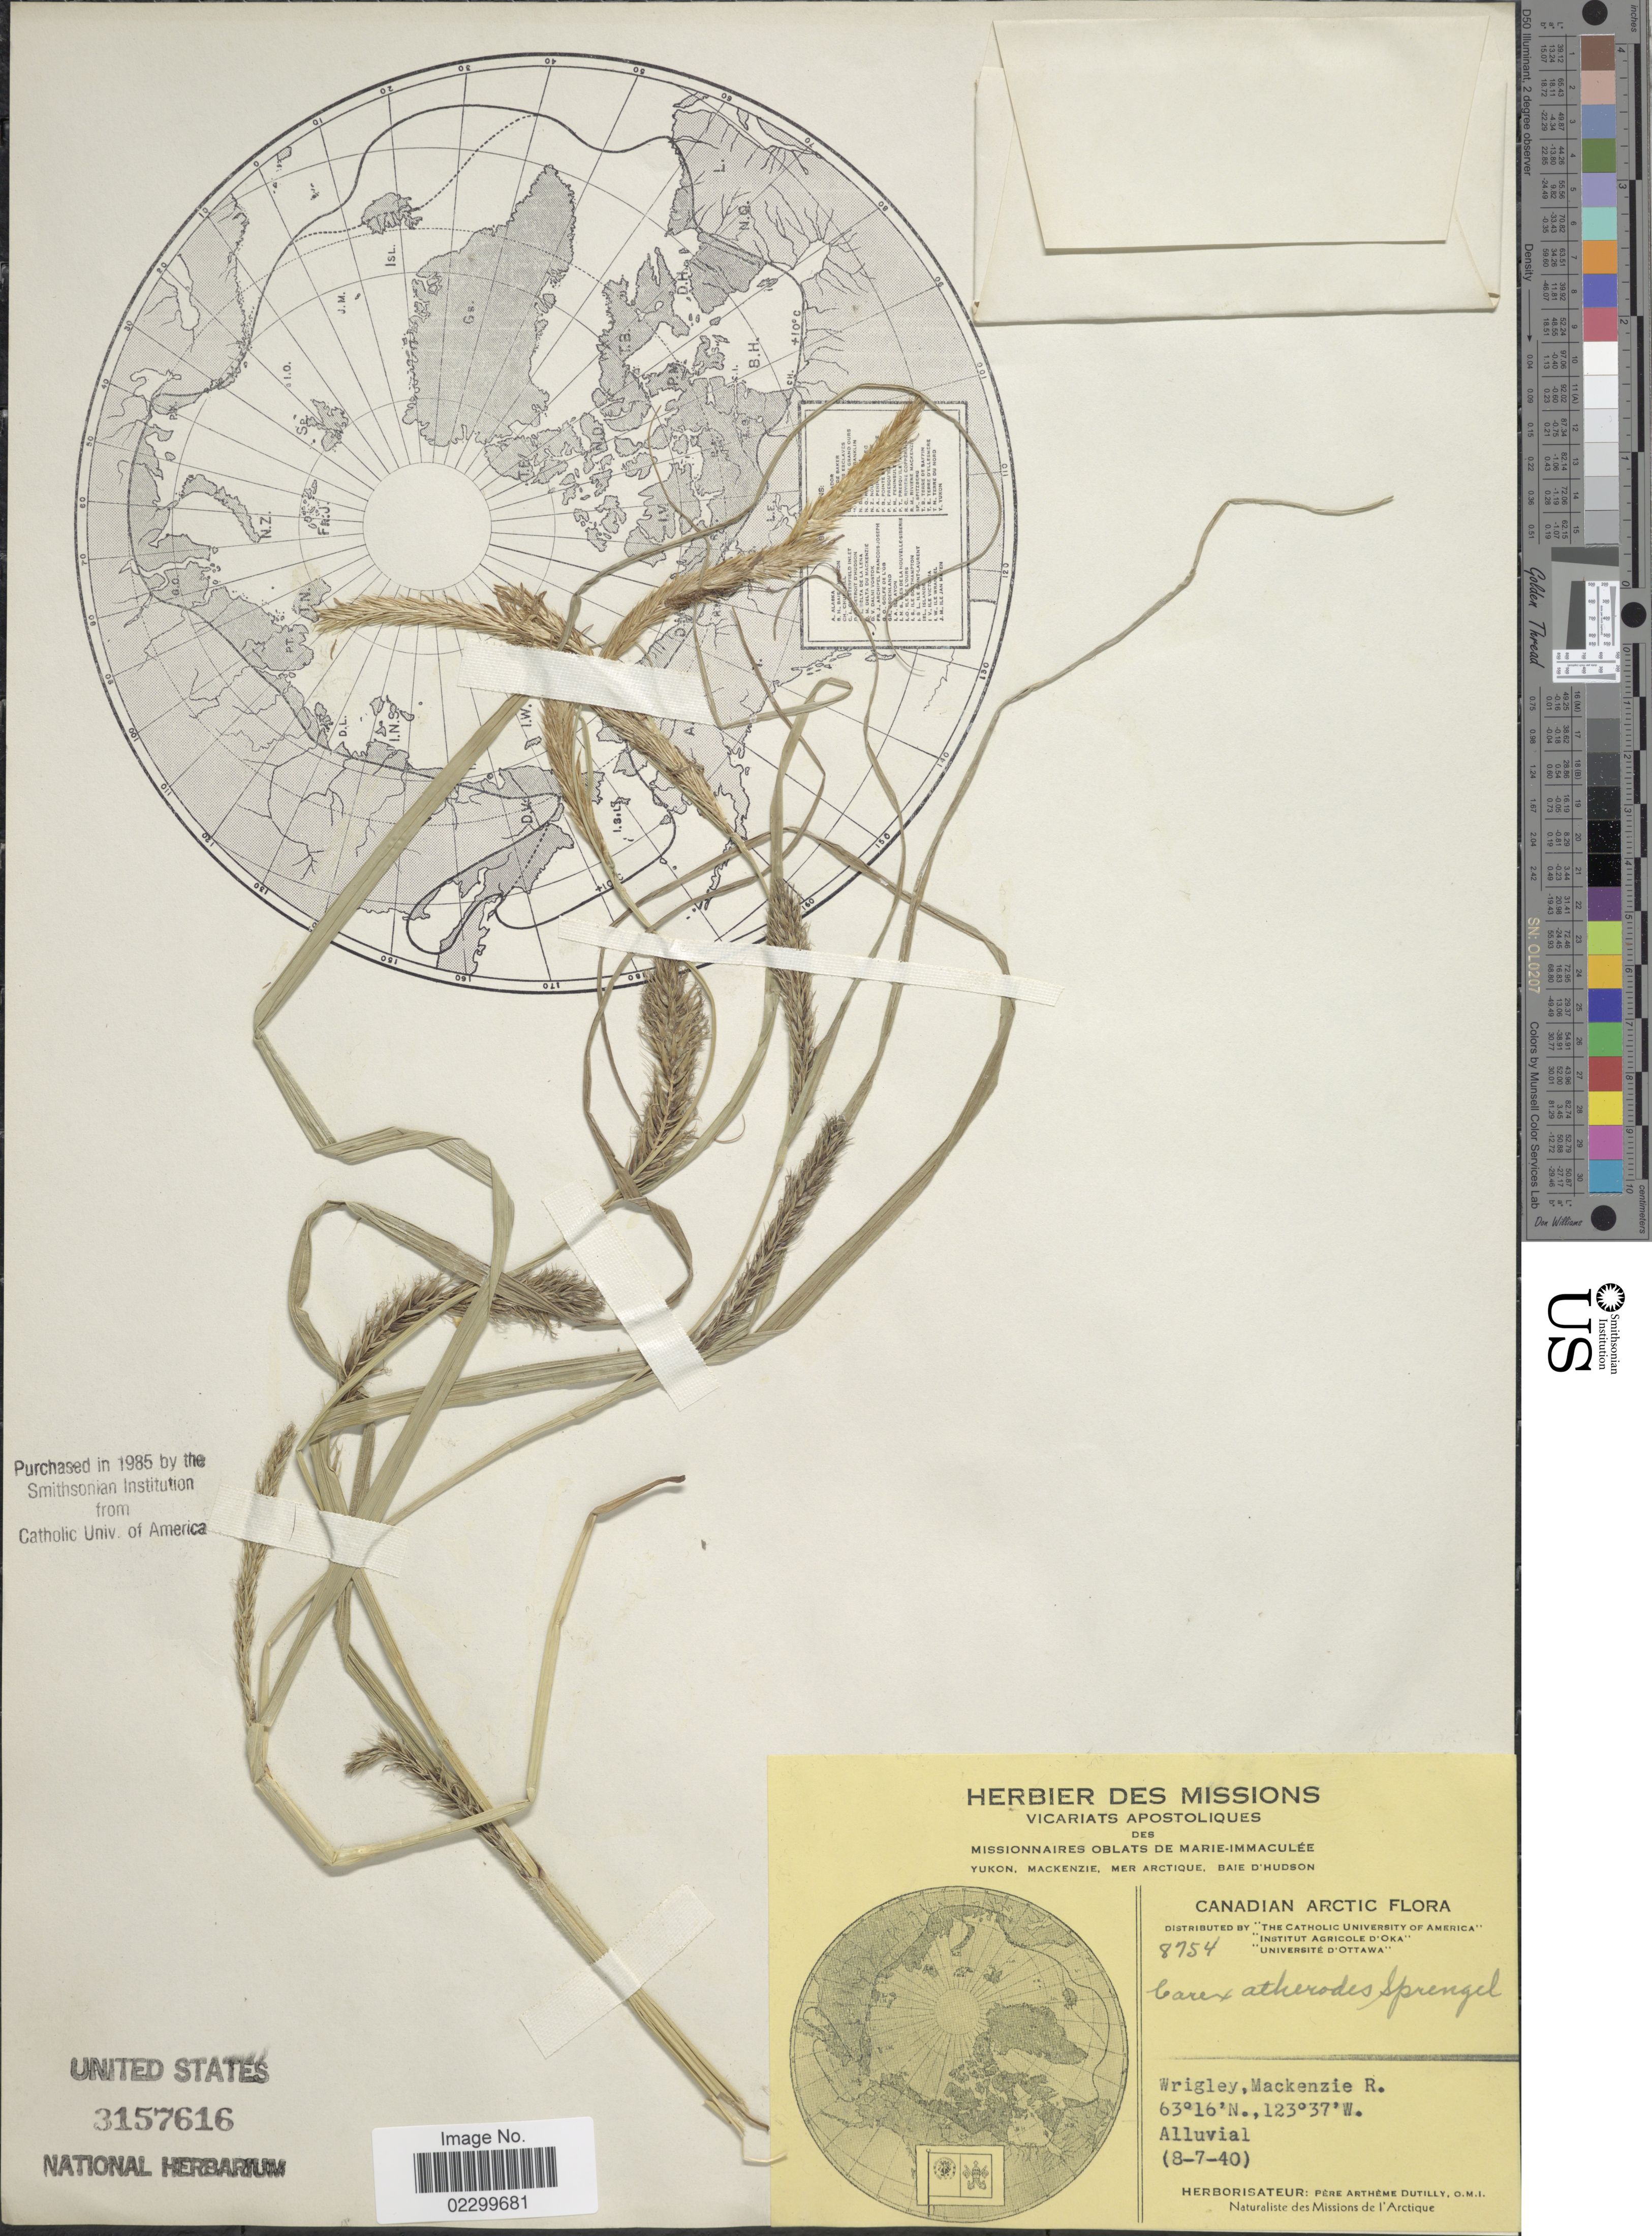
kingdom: Plantae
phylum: Tracheophyta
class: Liliopsida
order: Poales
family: Cyperaceae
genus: Carex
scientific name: Carex atherodes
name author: Spreng.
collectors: A. Dutilly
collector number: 8754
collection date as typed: Transcribed d/m/y: 8/7/40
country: Canada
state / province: Northwest Territories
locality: Canadian Arctic, Wrigley, Mackenzie R.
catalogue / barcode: US 3157616